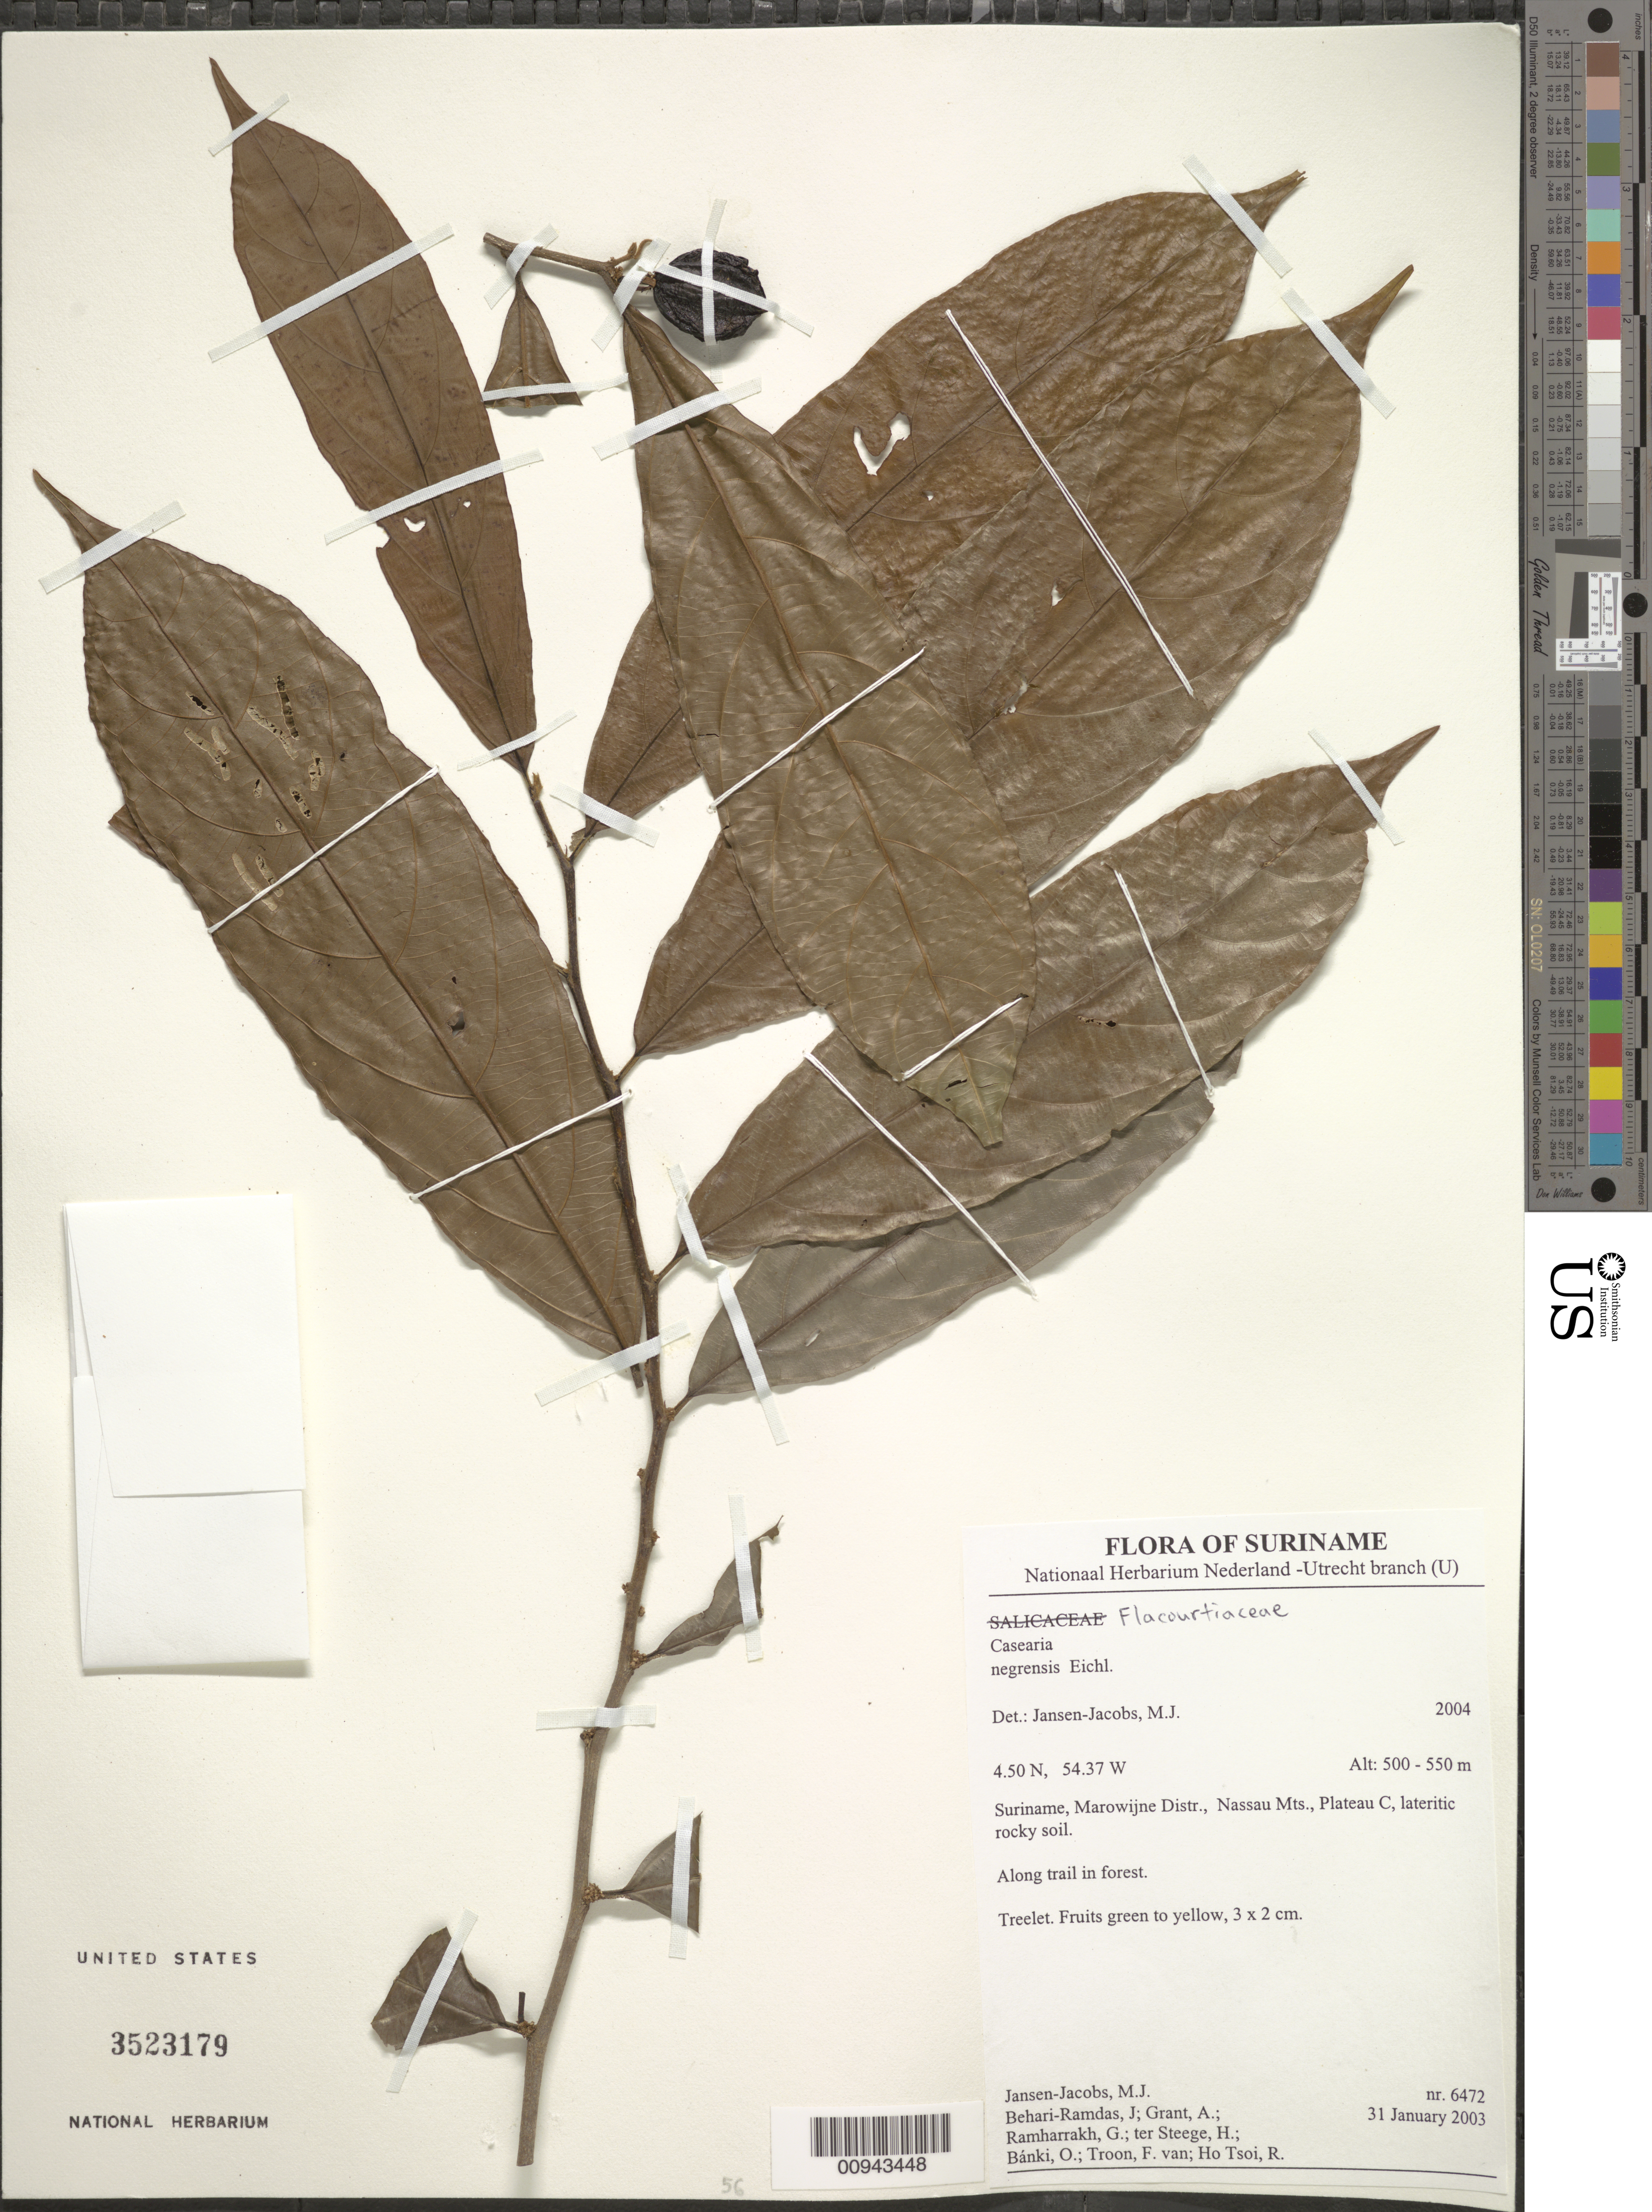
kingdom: Plantae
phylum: Tracheophyta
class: Magnoliopsida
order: Malpighiales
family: Salicaceae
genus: Casearia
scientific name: Casearia negrensis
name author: Eichler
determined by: Jansen-Jacobs, M. J., (U), Nationaal Herbarium Nederland, Utrecht University branch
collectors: M. J. Jansen-Jacobs, J. Behari-Ramdas, A. Grant, G. Ramharrakh, H. ter Steege, O. Bánki, F. Van Troon & R. Ho Tsoi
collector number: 6472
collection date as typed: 31-Jan-03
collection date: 2003-01-31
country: Suriname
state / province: Marowijne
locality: Nassau Mts., Plateau C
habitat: Lateritic rocky soil. Along trail in forest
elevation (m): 500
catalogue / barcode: US 3523179